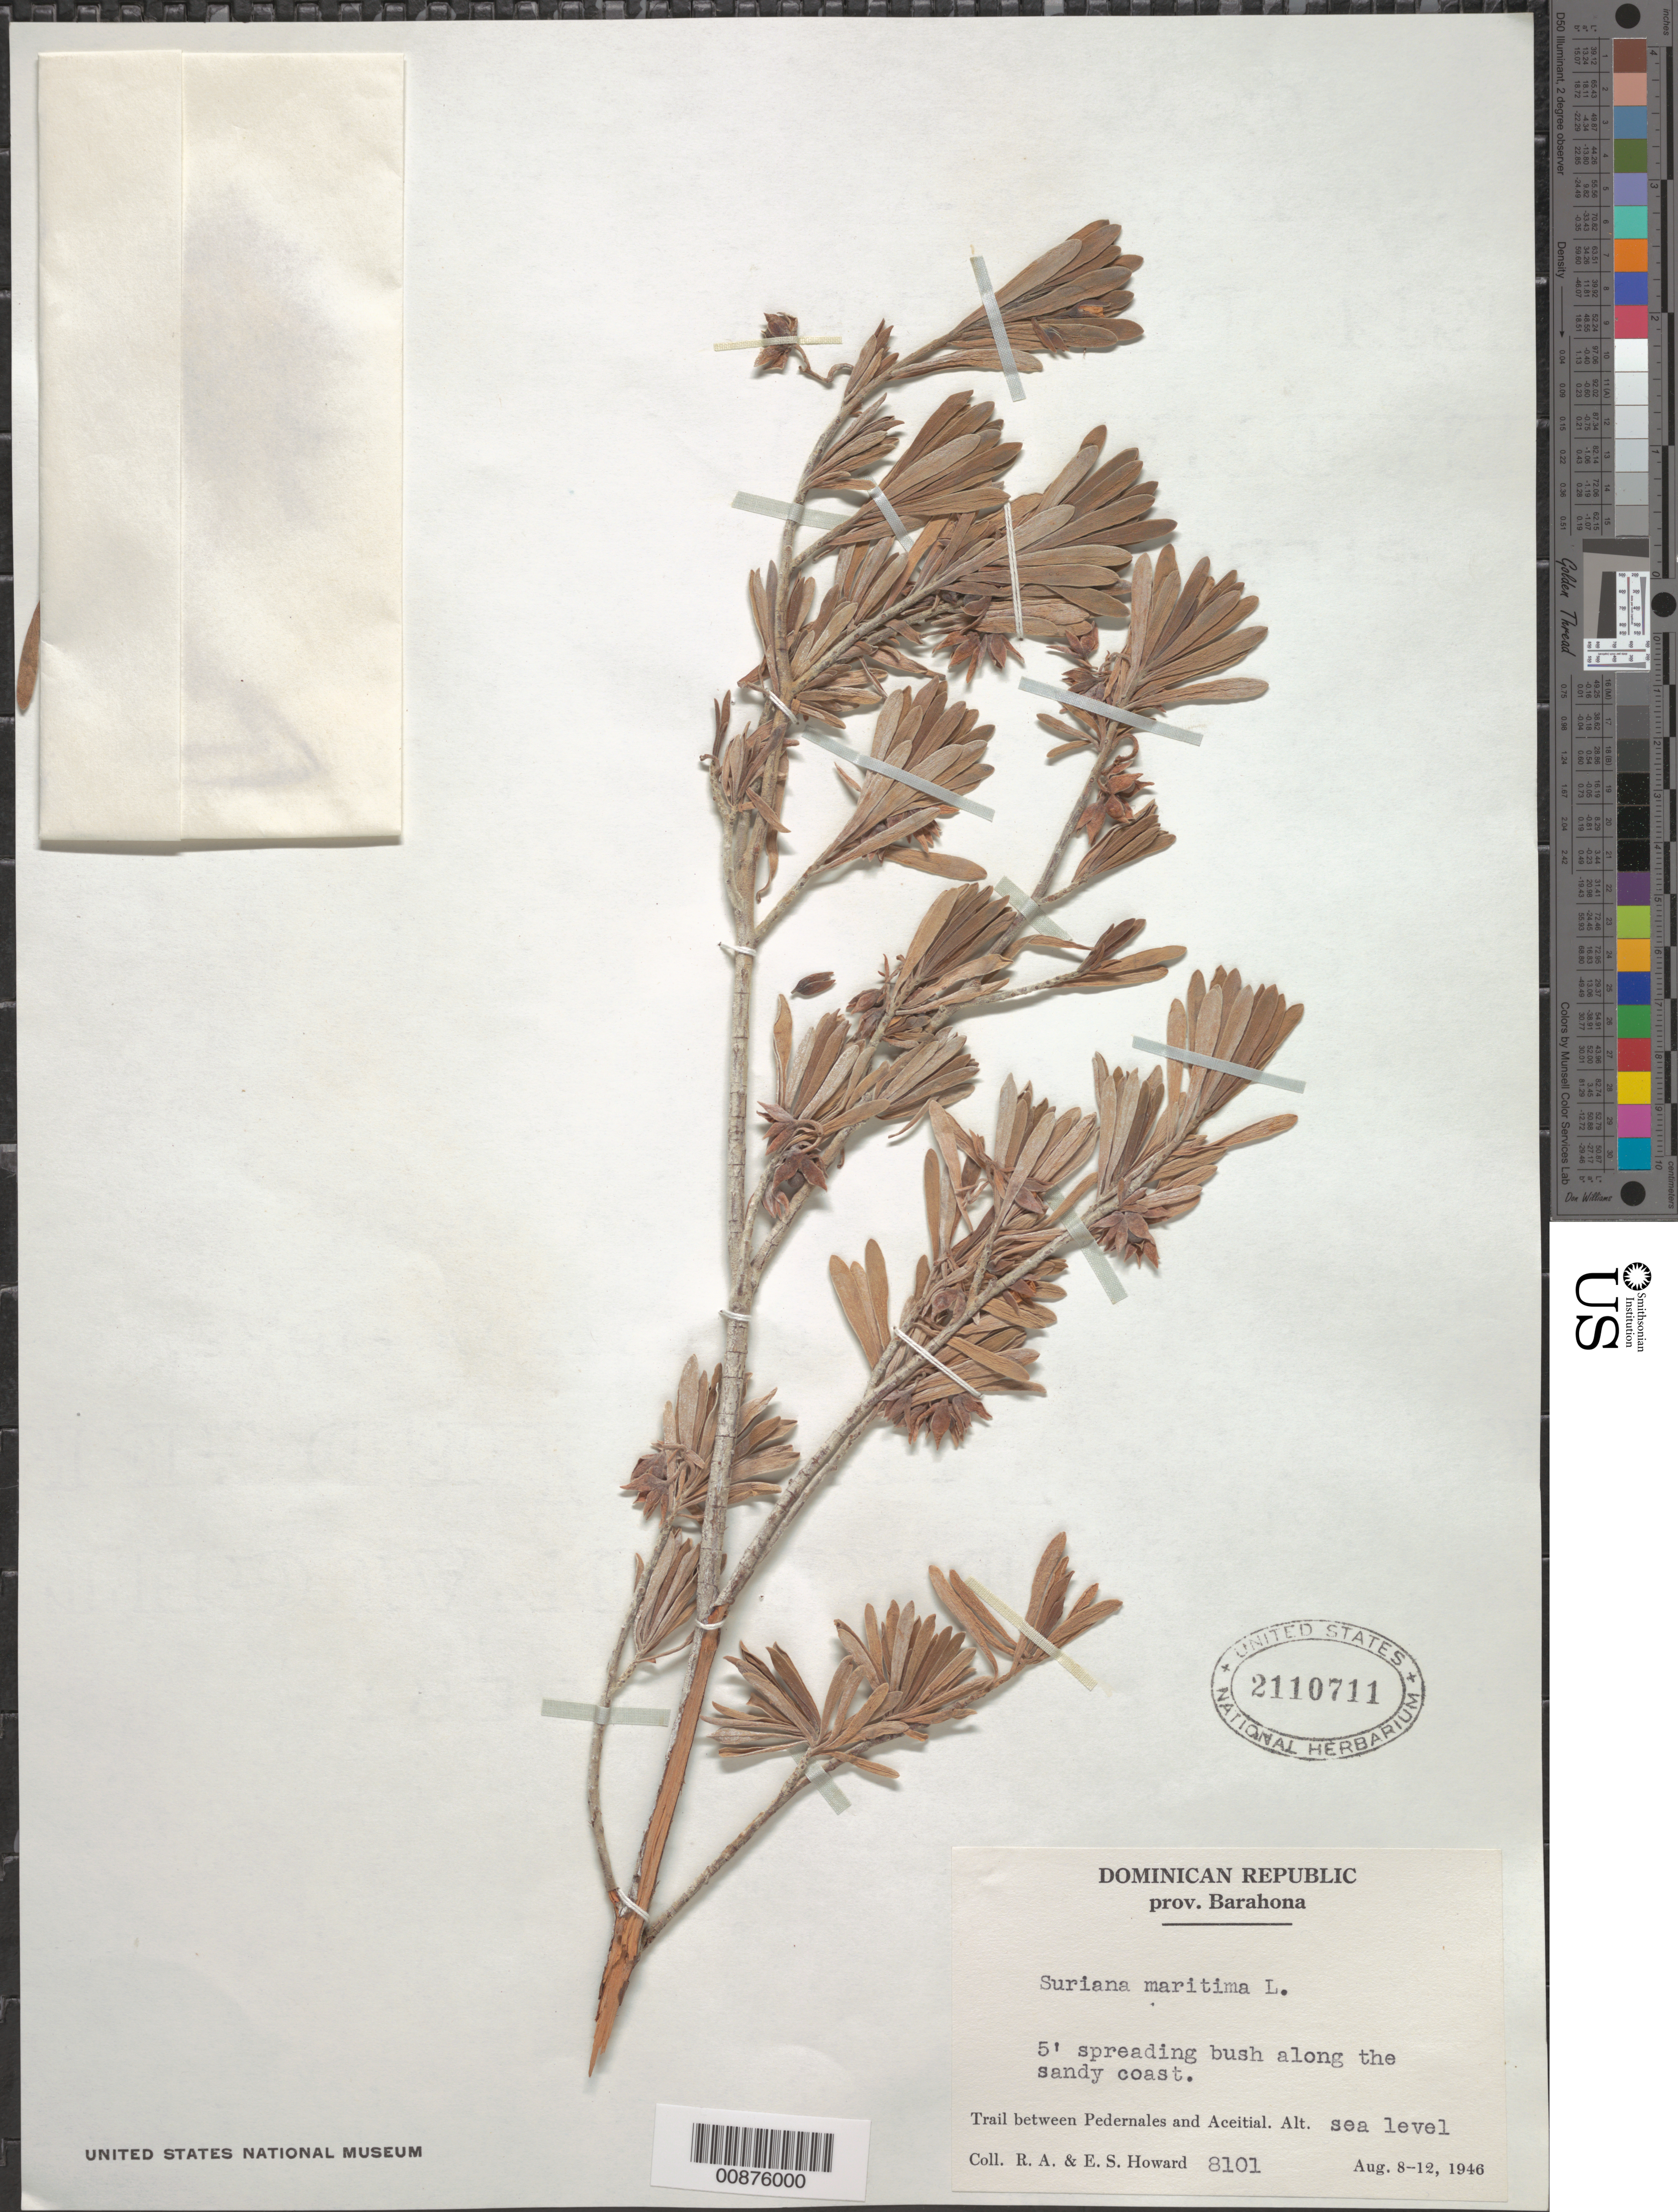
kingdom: Plantae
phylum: Tracheophyta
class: Magnoliopsida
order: Fabales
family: Surianaceae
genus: Suriana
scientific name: Suriana maritima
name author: L.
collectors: R. A. Howard & E. S. Howard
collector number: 8101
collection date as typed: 08 Aug 1946 to 12 Aug 1946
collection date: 1946-08-08/1946-08-12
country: Dominican Republic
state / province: Barahona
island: Hispaniola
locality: Trail between Pedernales and Aceitial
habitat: Along the sandy coast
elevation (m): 0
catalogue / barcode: US 2110711